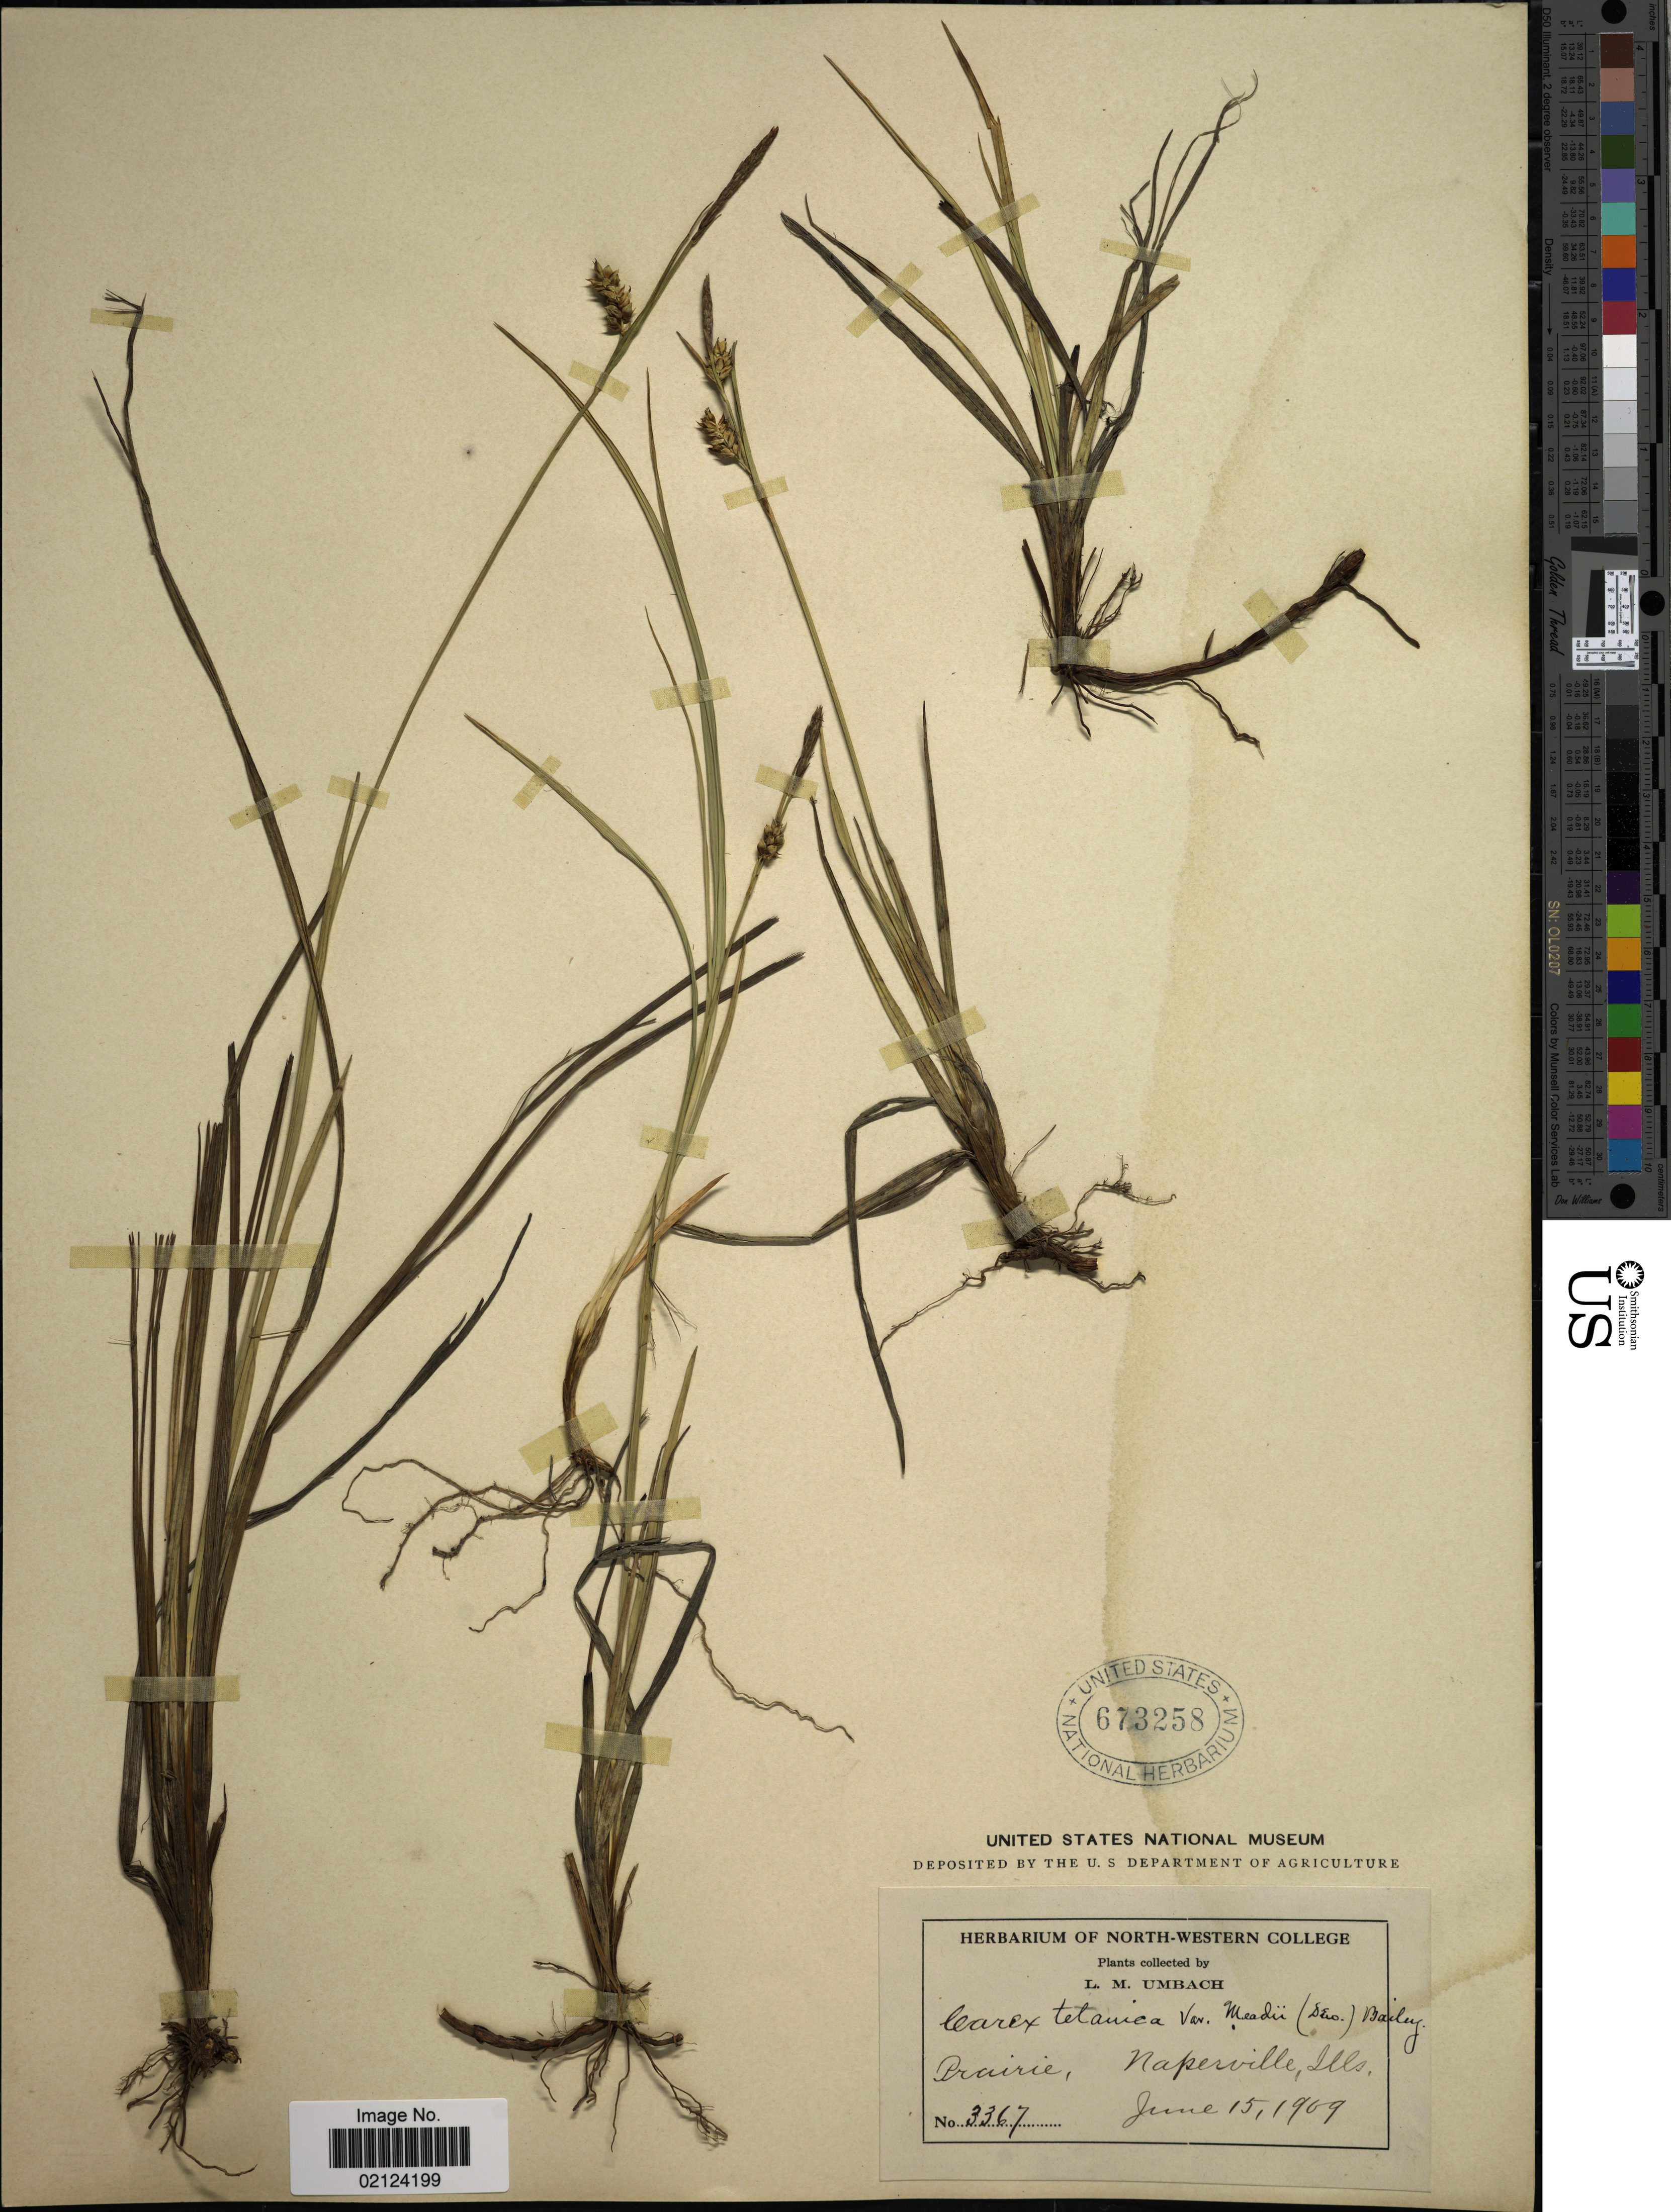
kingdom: Plantae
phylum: Tracheophyta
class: Liliopsida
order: Poales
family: Cyperaceae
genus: Carex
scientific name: Carex meadii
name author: Dewey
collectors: L. M. Umbach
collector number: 3367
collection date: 1909-06-15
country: United States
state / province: Illinois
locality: Prairie, Naperville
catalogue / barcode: US 673258